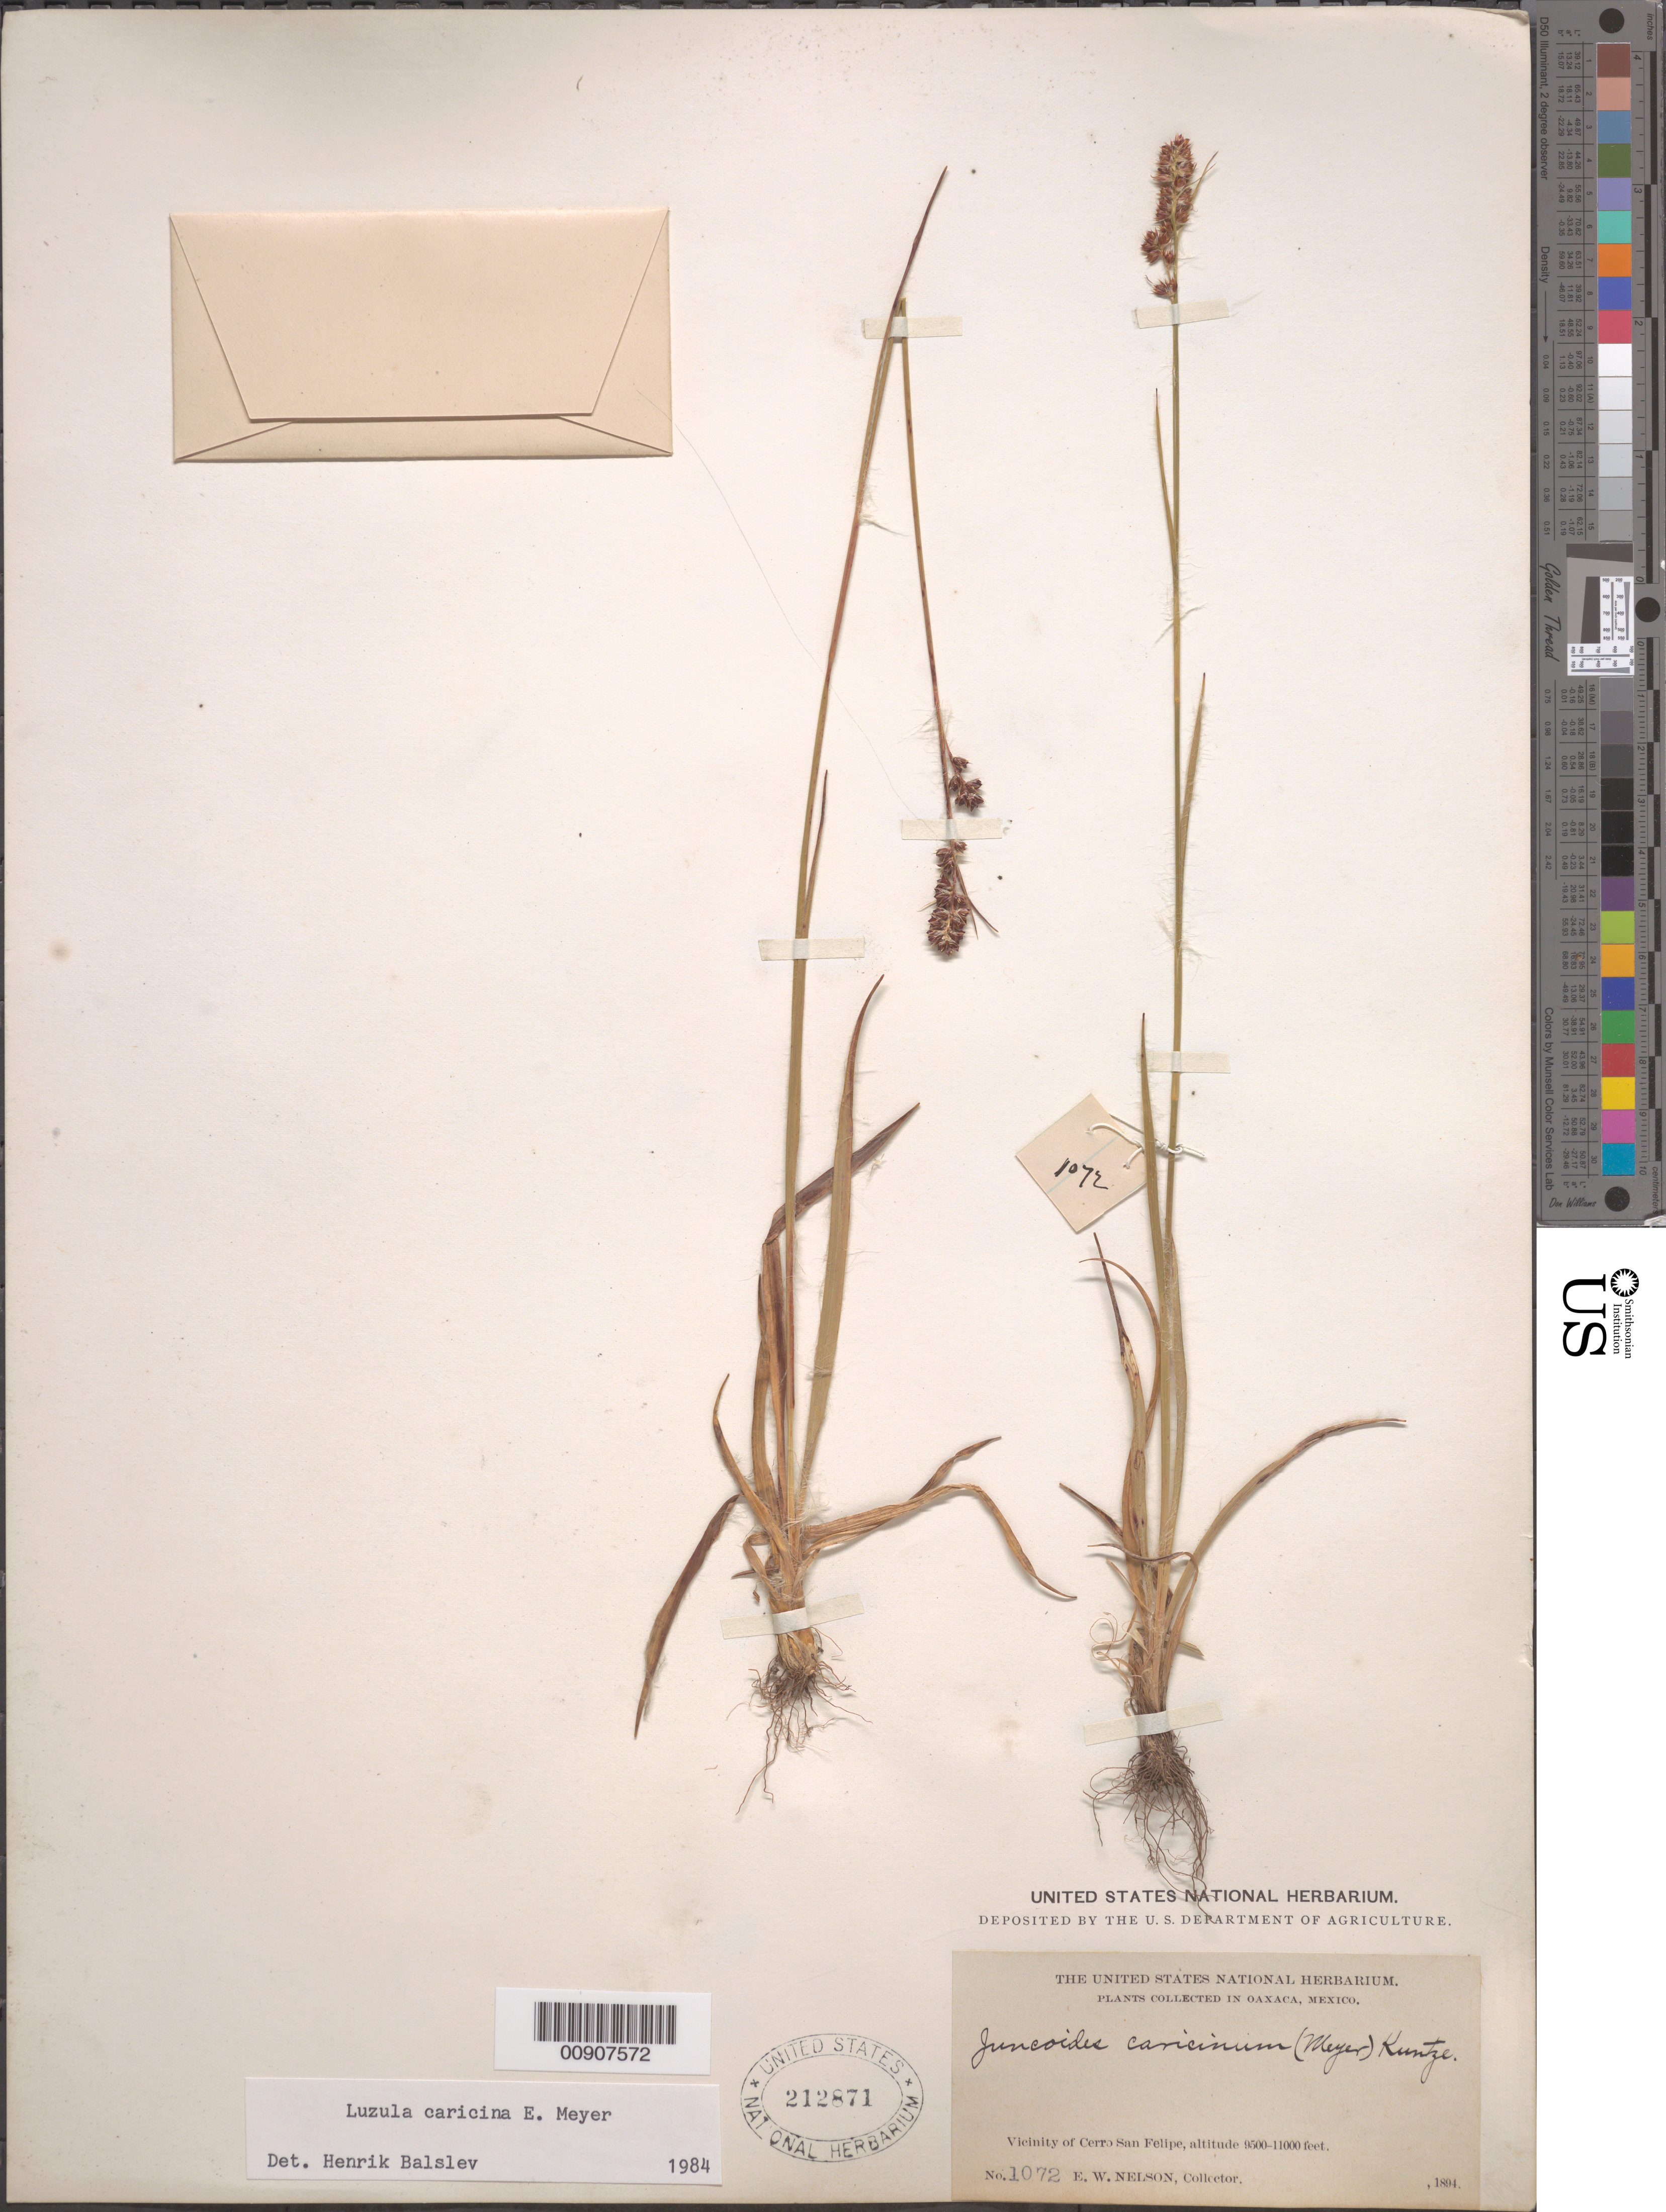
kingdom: Plantae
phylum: Tracheophyta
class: Liliopsida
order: Poales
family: Juncaceae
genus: Luzula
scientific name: Luzula caricina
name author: E. Mey.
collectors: E. W. Nelson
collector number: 1072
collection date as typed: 1894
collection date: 1894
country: Mexico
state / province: Oaxaca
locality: Vicinity of Cerro San Felipe, Oaxaca.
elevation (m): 2896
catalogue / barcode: US 212871